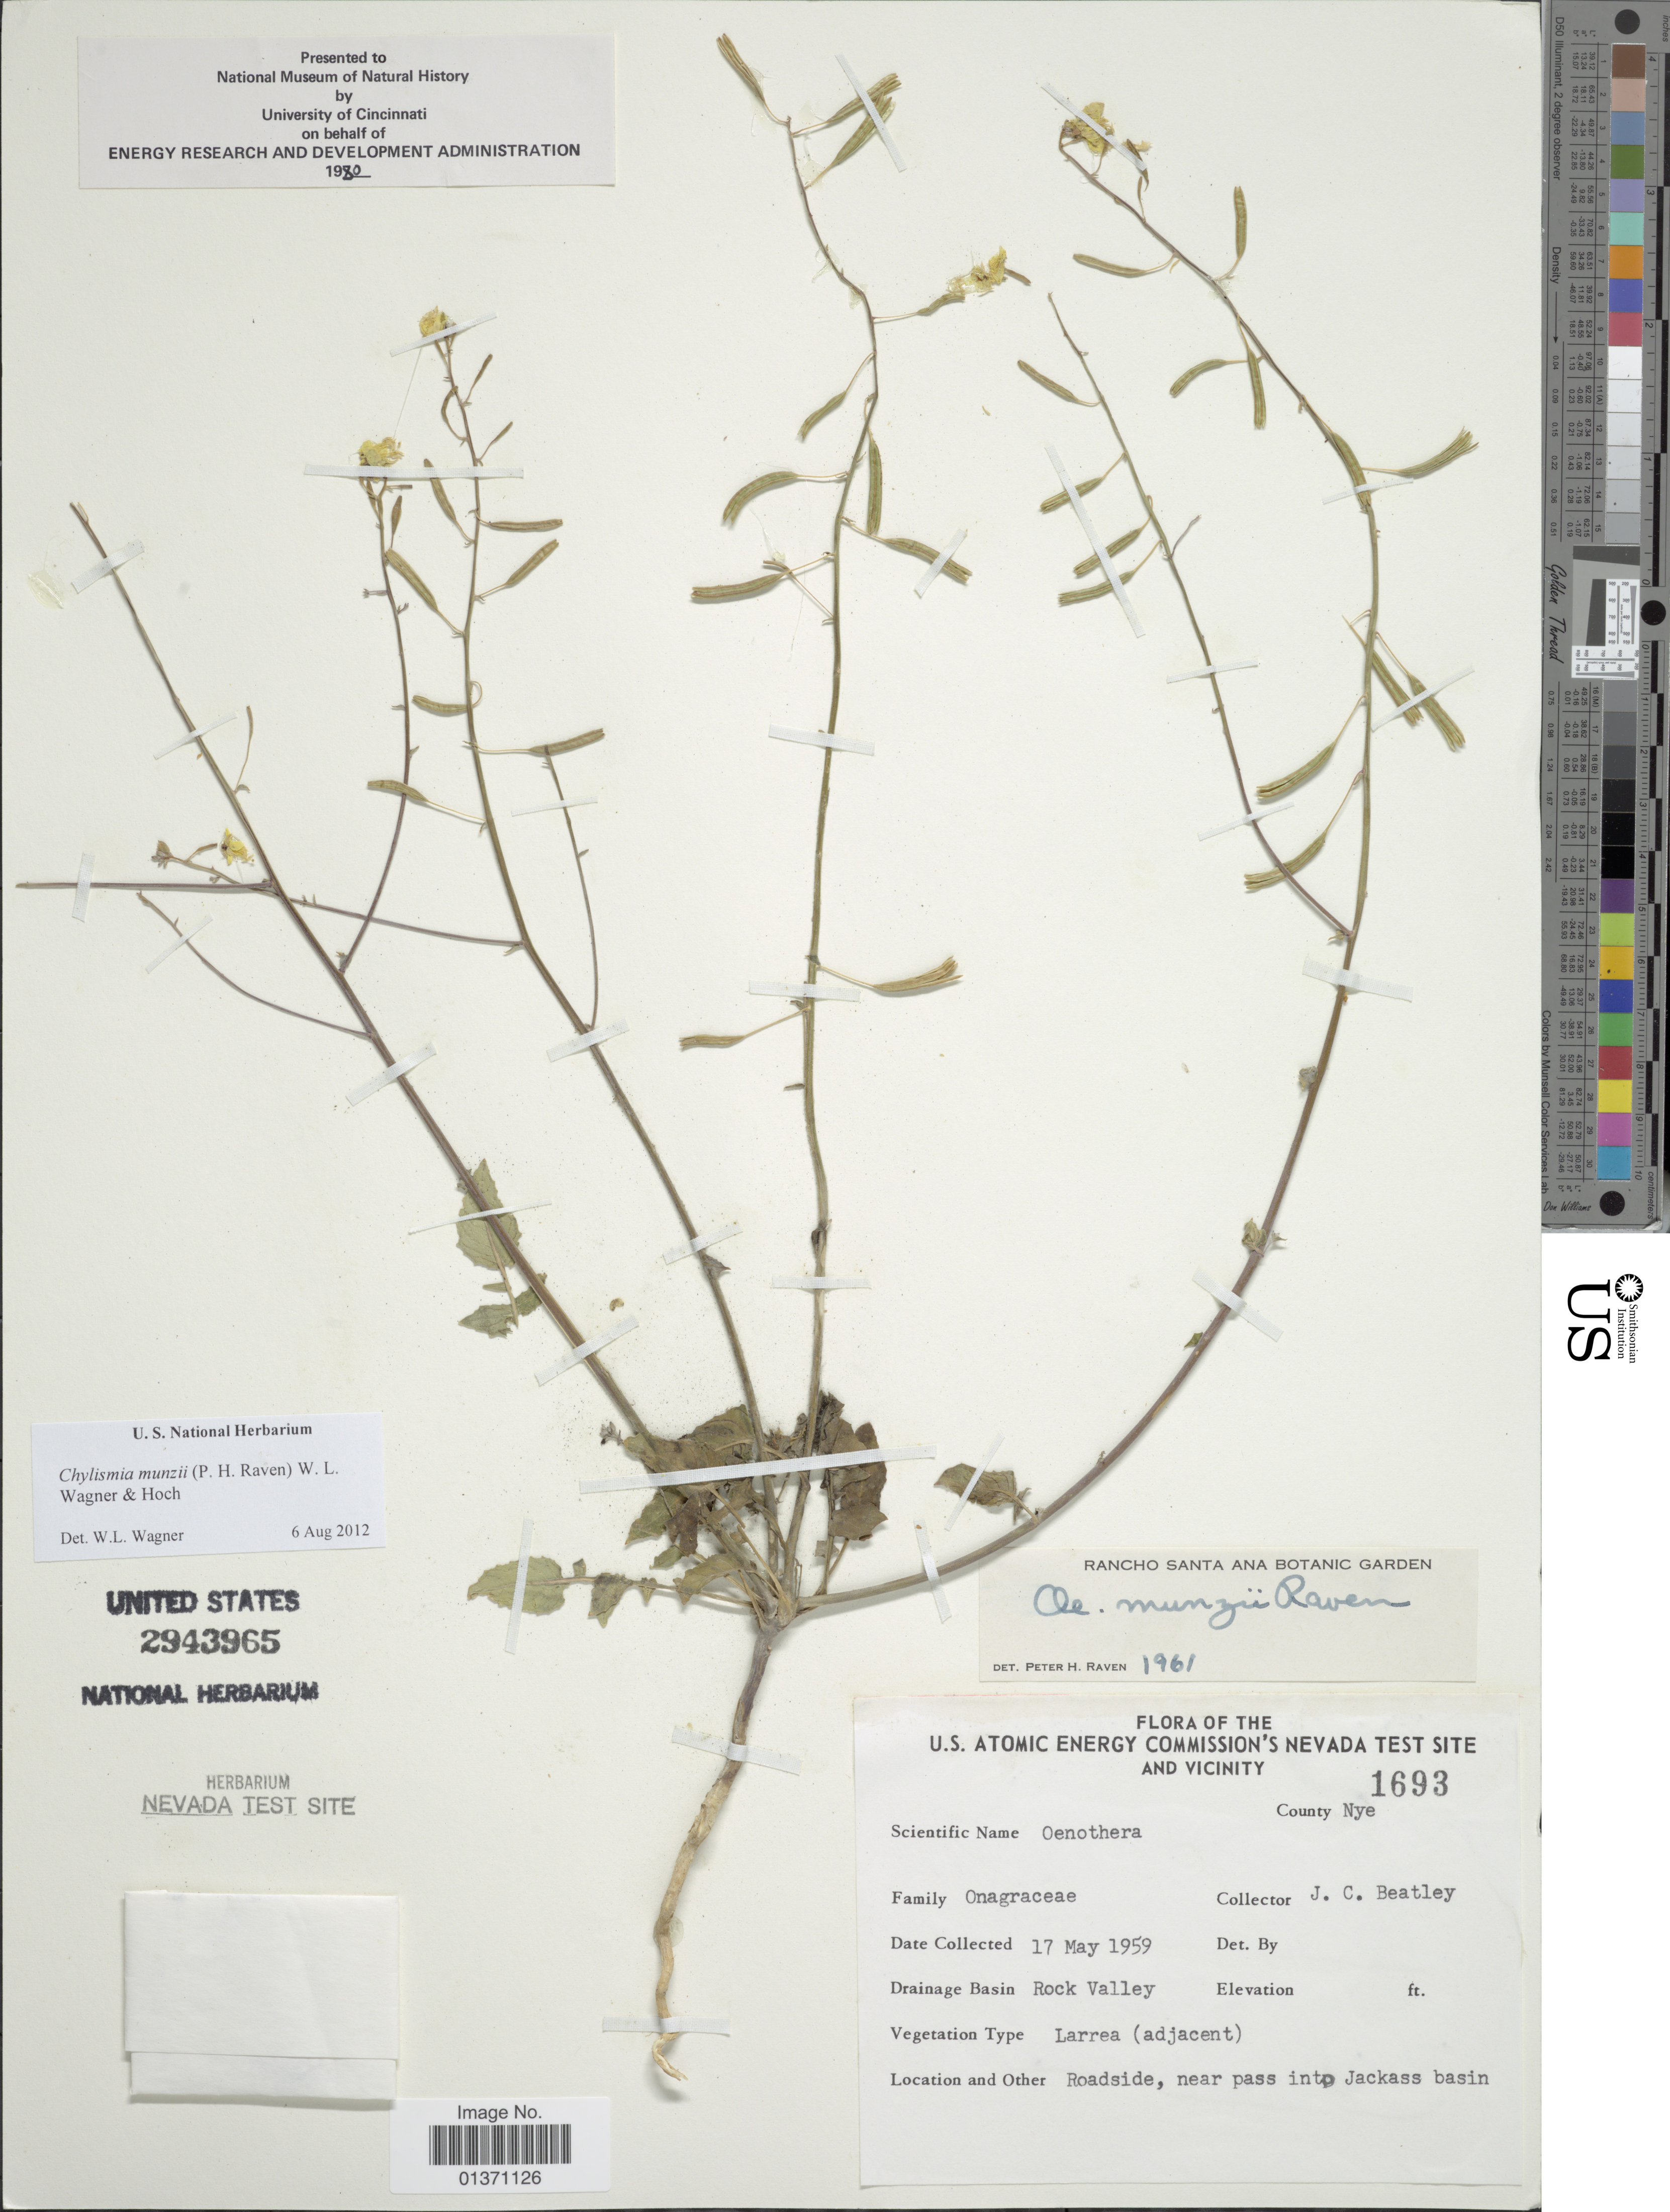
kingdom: Plantae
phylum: Tracheophyta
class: Magnoliopsida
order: Myrtales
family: Onagraceae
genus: Chylismia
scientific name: Chylismia munzii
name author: (P.H. Raven) W.L. Wagner & Hoch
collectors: J. C. Beatley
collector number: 1693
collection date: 1959-05-17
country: United States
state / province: Nevada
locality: U. S. Atomic Energy Commission's Nevada Test Site and Vicinity, Rock Valley, Roadside, near pass into Jackass basin, County Nye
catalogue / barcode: US 2943965